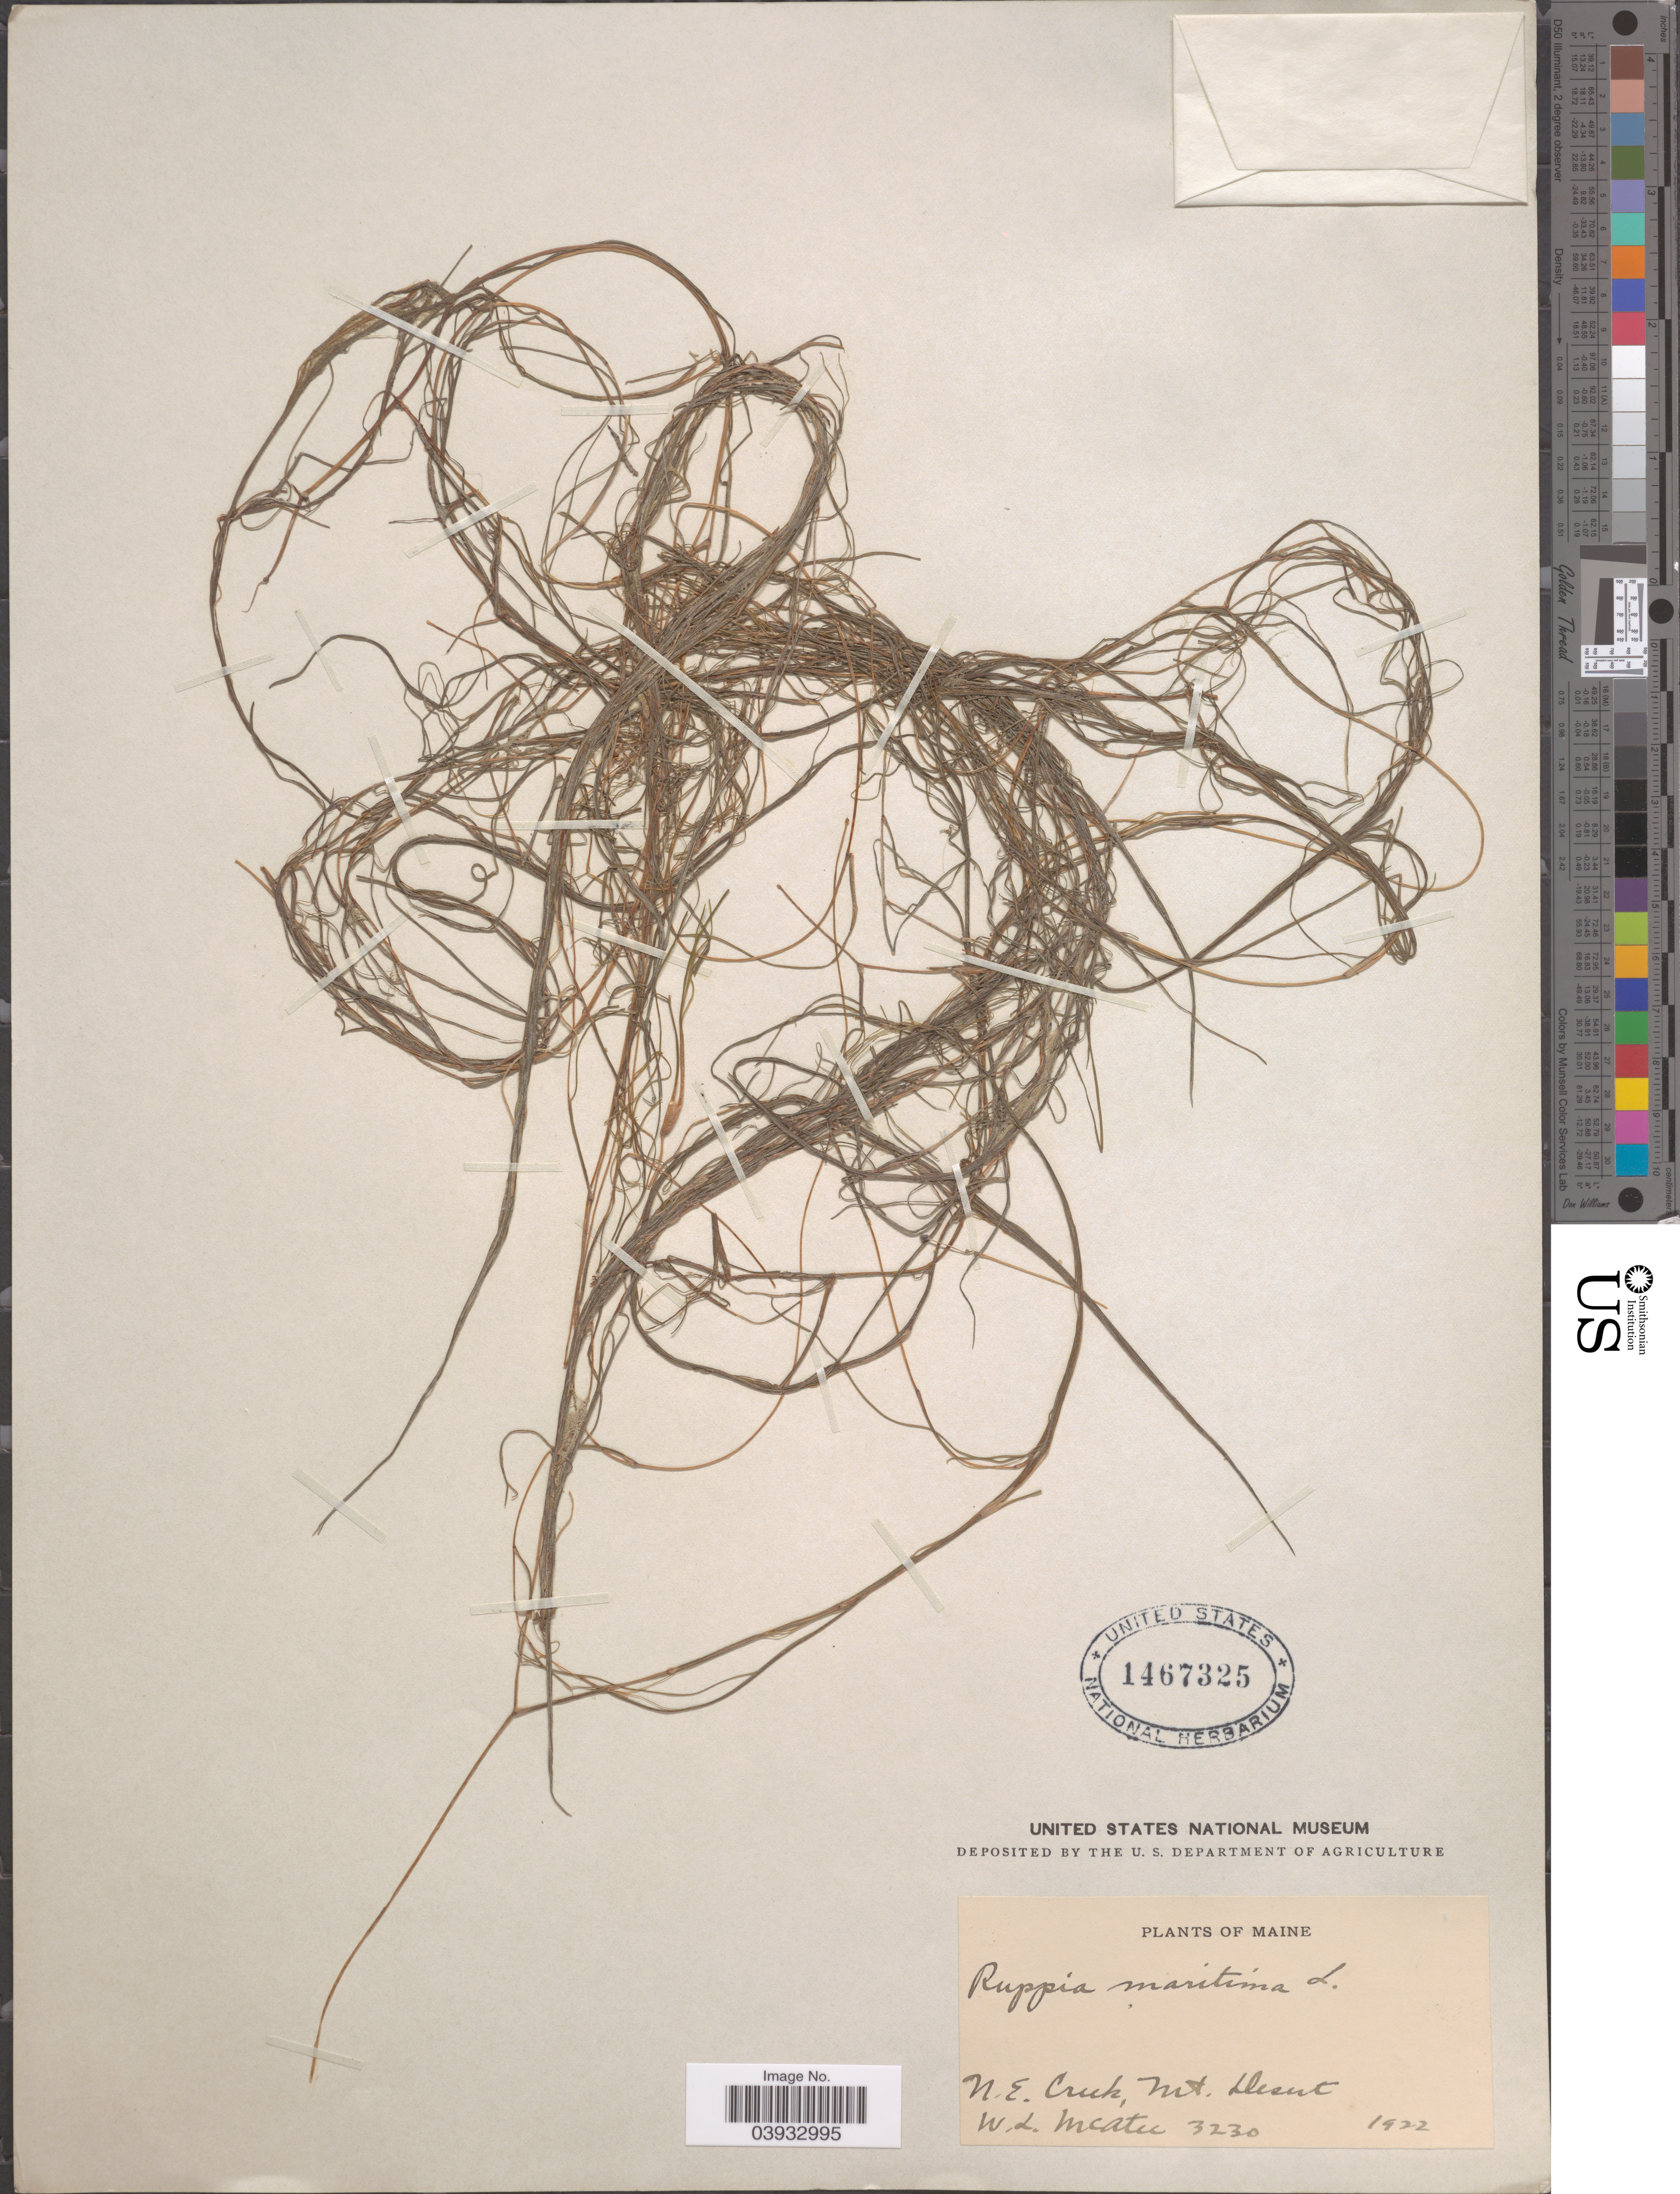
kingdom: Plantae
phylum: Tracheophyta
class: Liliopsida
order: Alismatales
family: Ruppiaceae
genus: Ruppia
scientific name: Ruppia maritima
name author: L.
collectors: W. McAtee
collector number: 3230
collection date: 1922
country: United States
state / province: Maine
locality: N.E. Creek, Mt. Desert.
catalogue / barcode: US 1467325